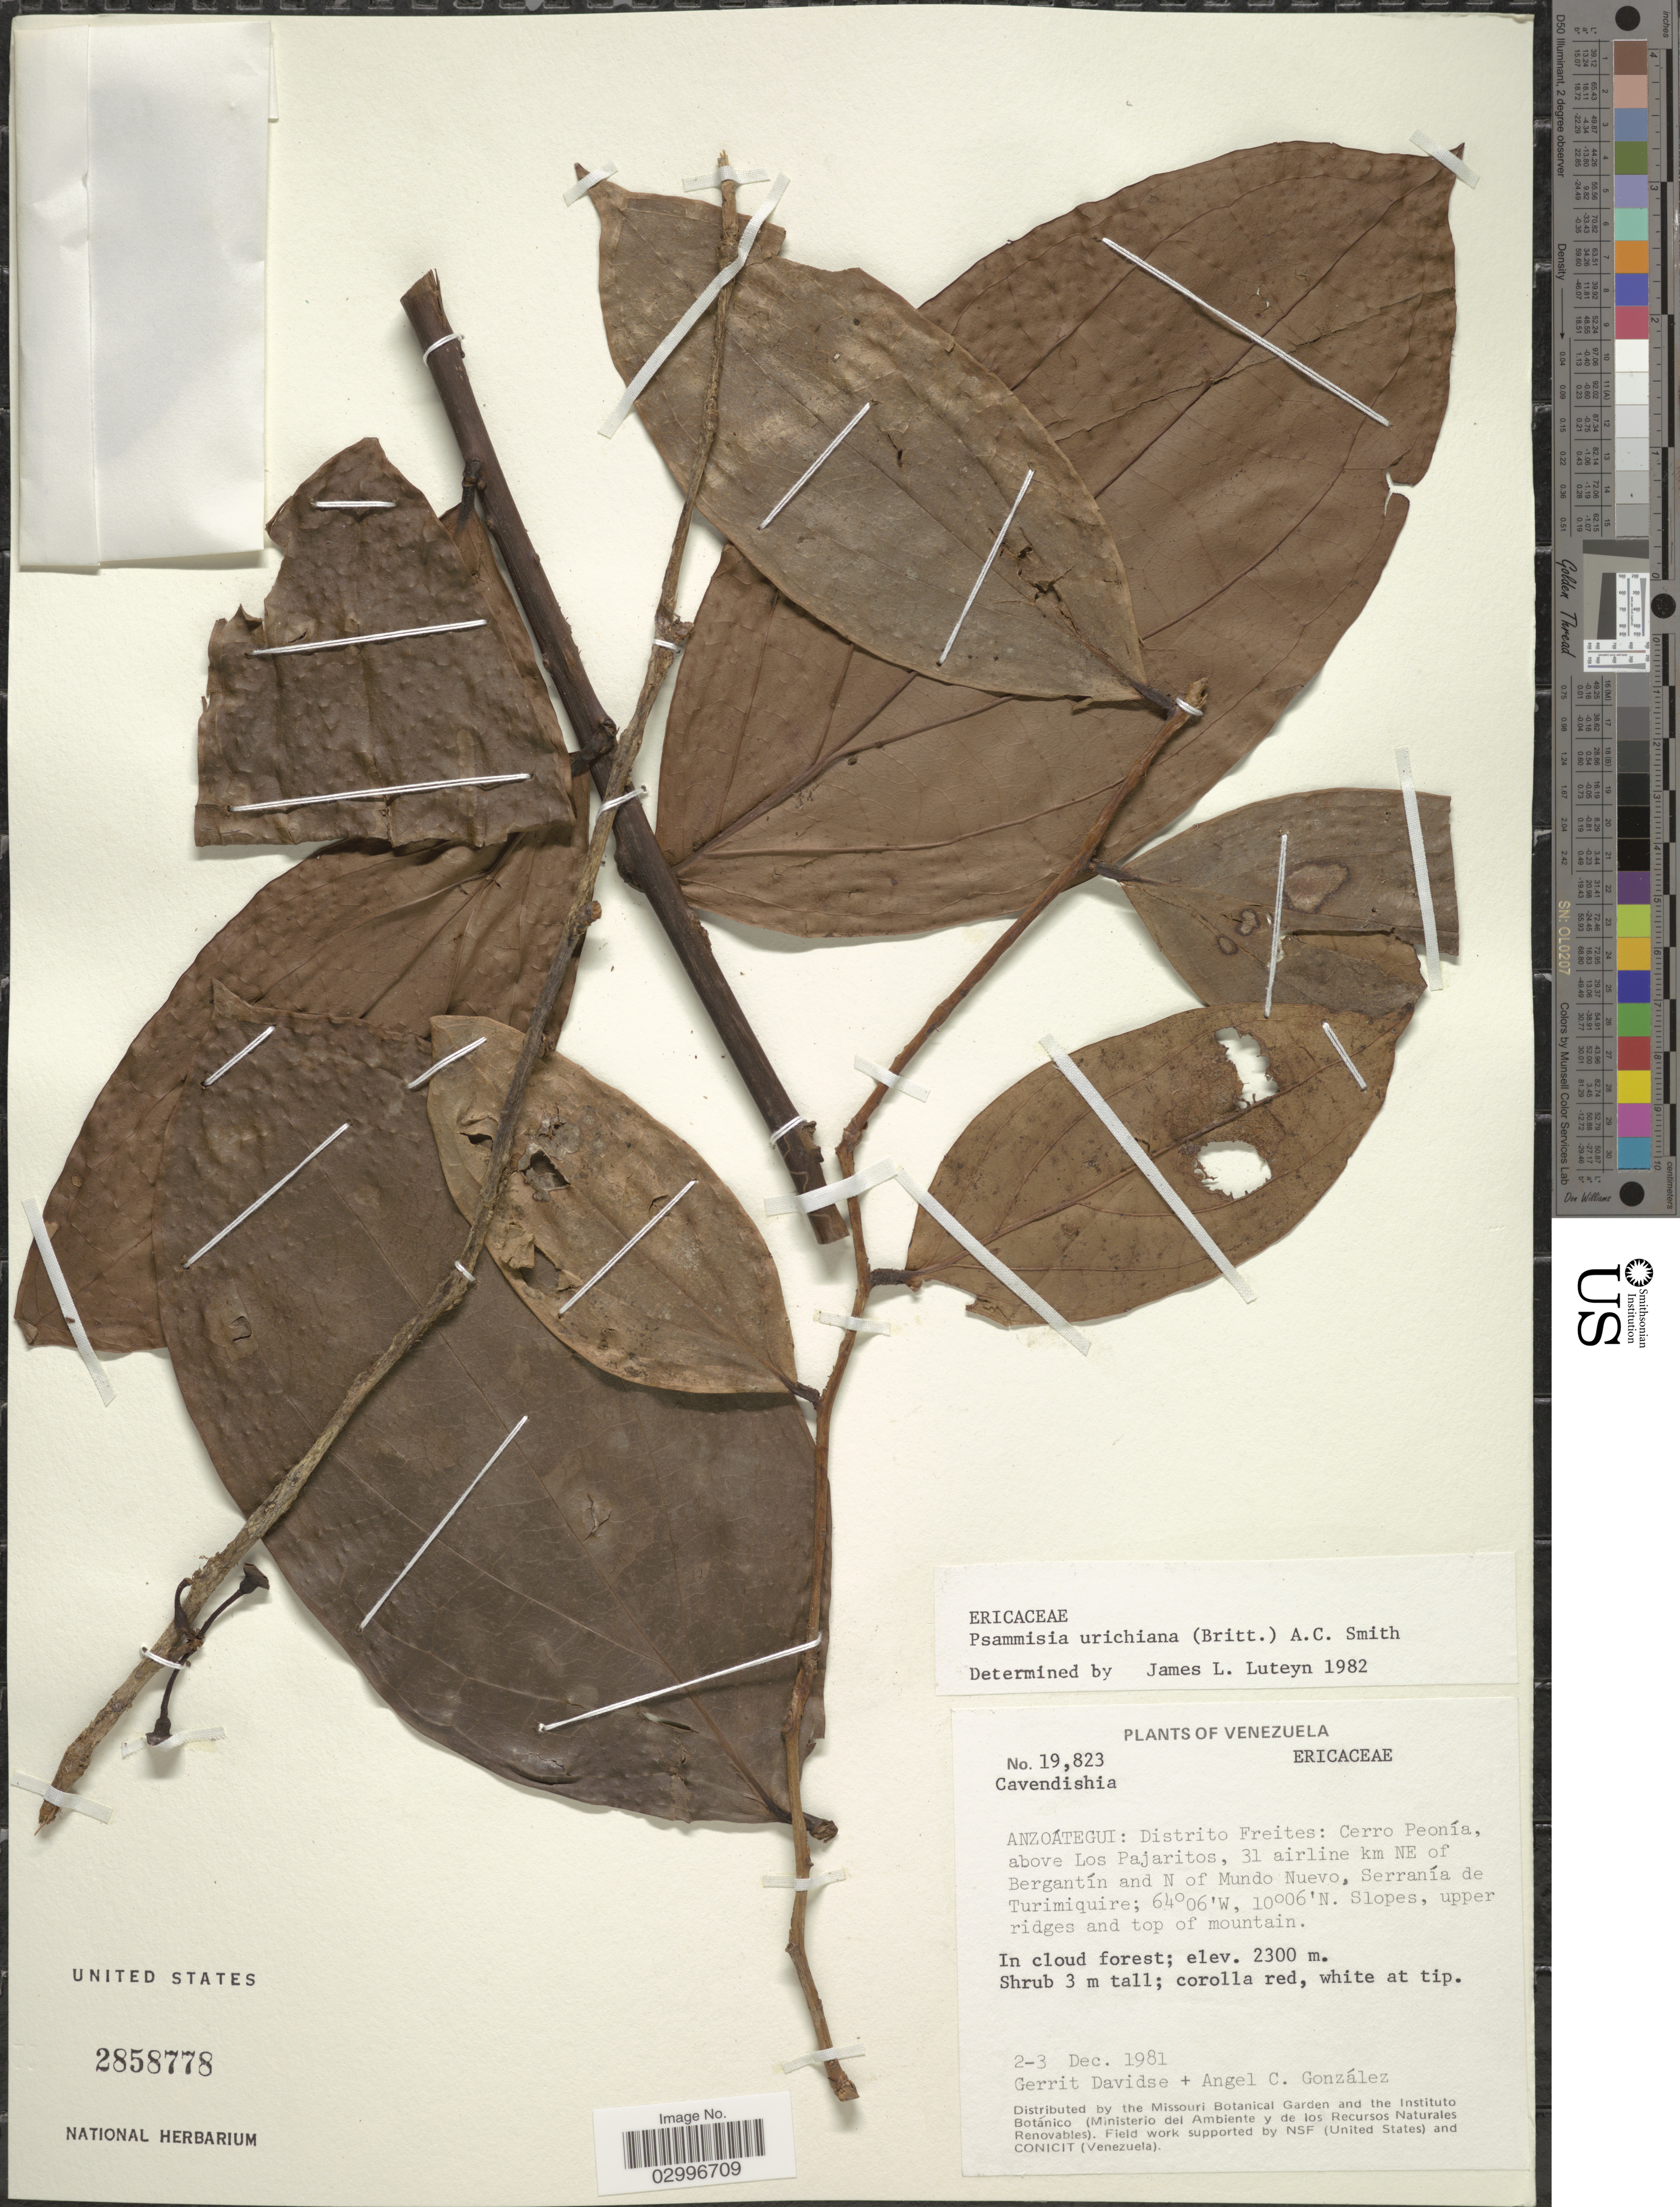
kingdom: Plantae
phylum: Tracheophyta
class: Magnoliopsida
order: Ericales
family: Ericaceae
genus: Psammisia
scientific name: Psammisia urichiana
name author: (Britton) A.C. Sm.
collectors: G. Davidse & A. C. González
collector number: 19823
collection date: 1981-12-02/1981-12-03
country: Venezuela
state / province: Anzoategui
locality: Distrito Freites: Cerro Peonía, above LOs Pajaritos, 31 airline km NE of Bergantín and N of Mundo Nuevo, Serranía de Turimiquire. Slopes, upper ridges and top of mountain. In cloud forest.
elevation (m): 2300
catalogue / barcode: US 2858778